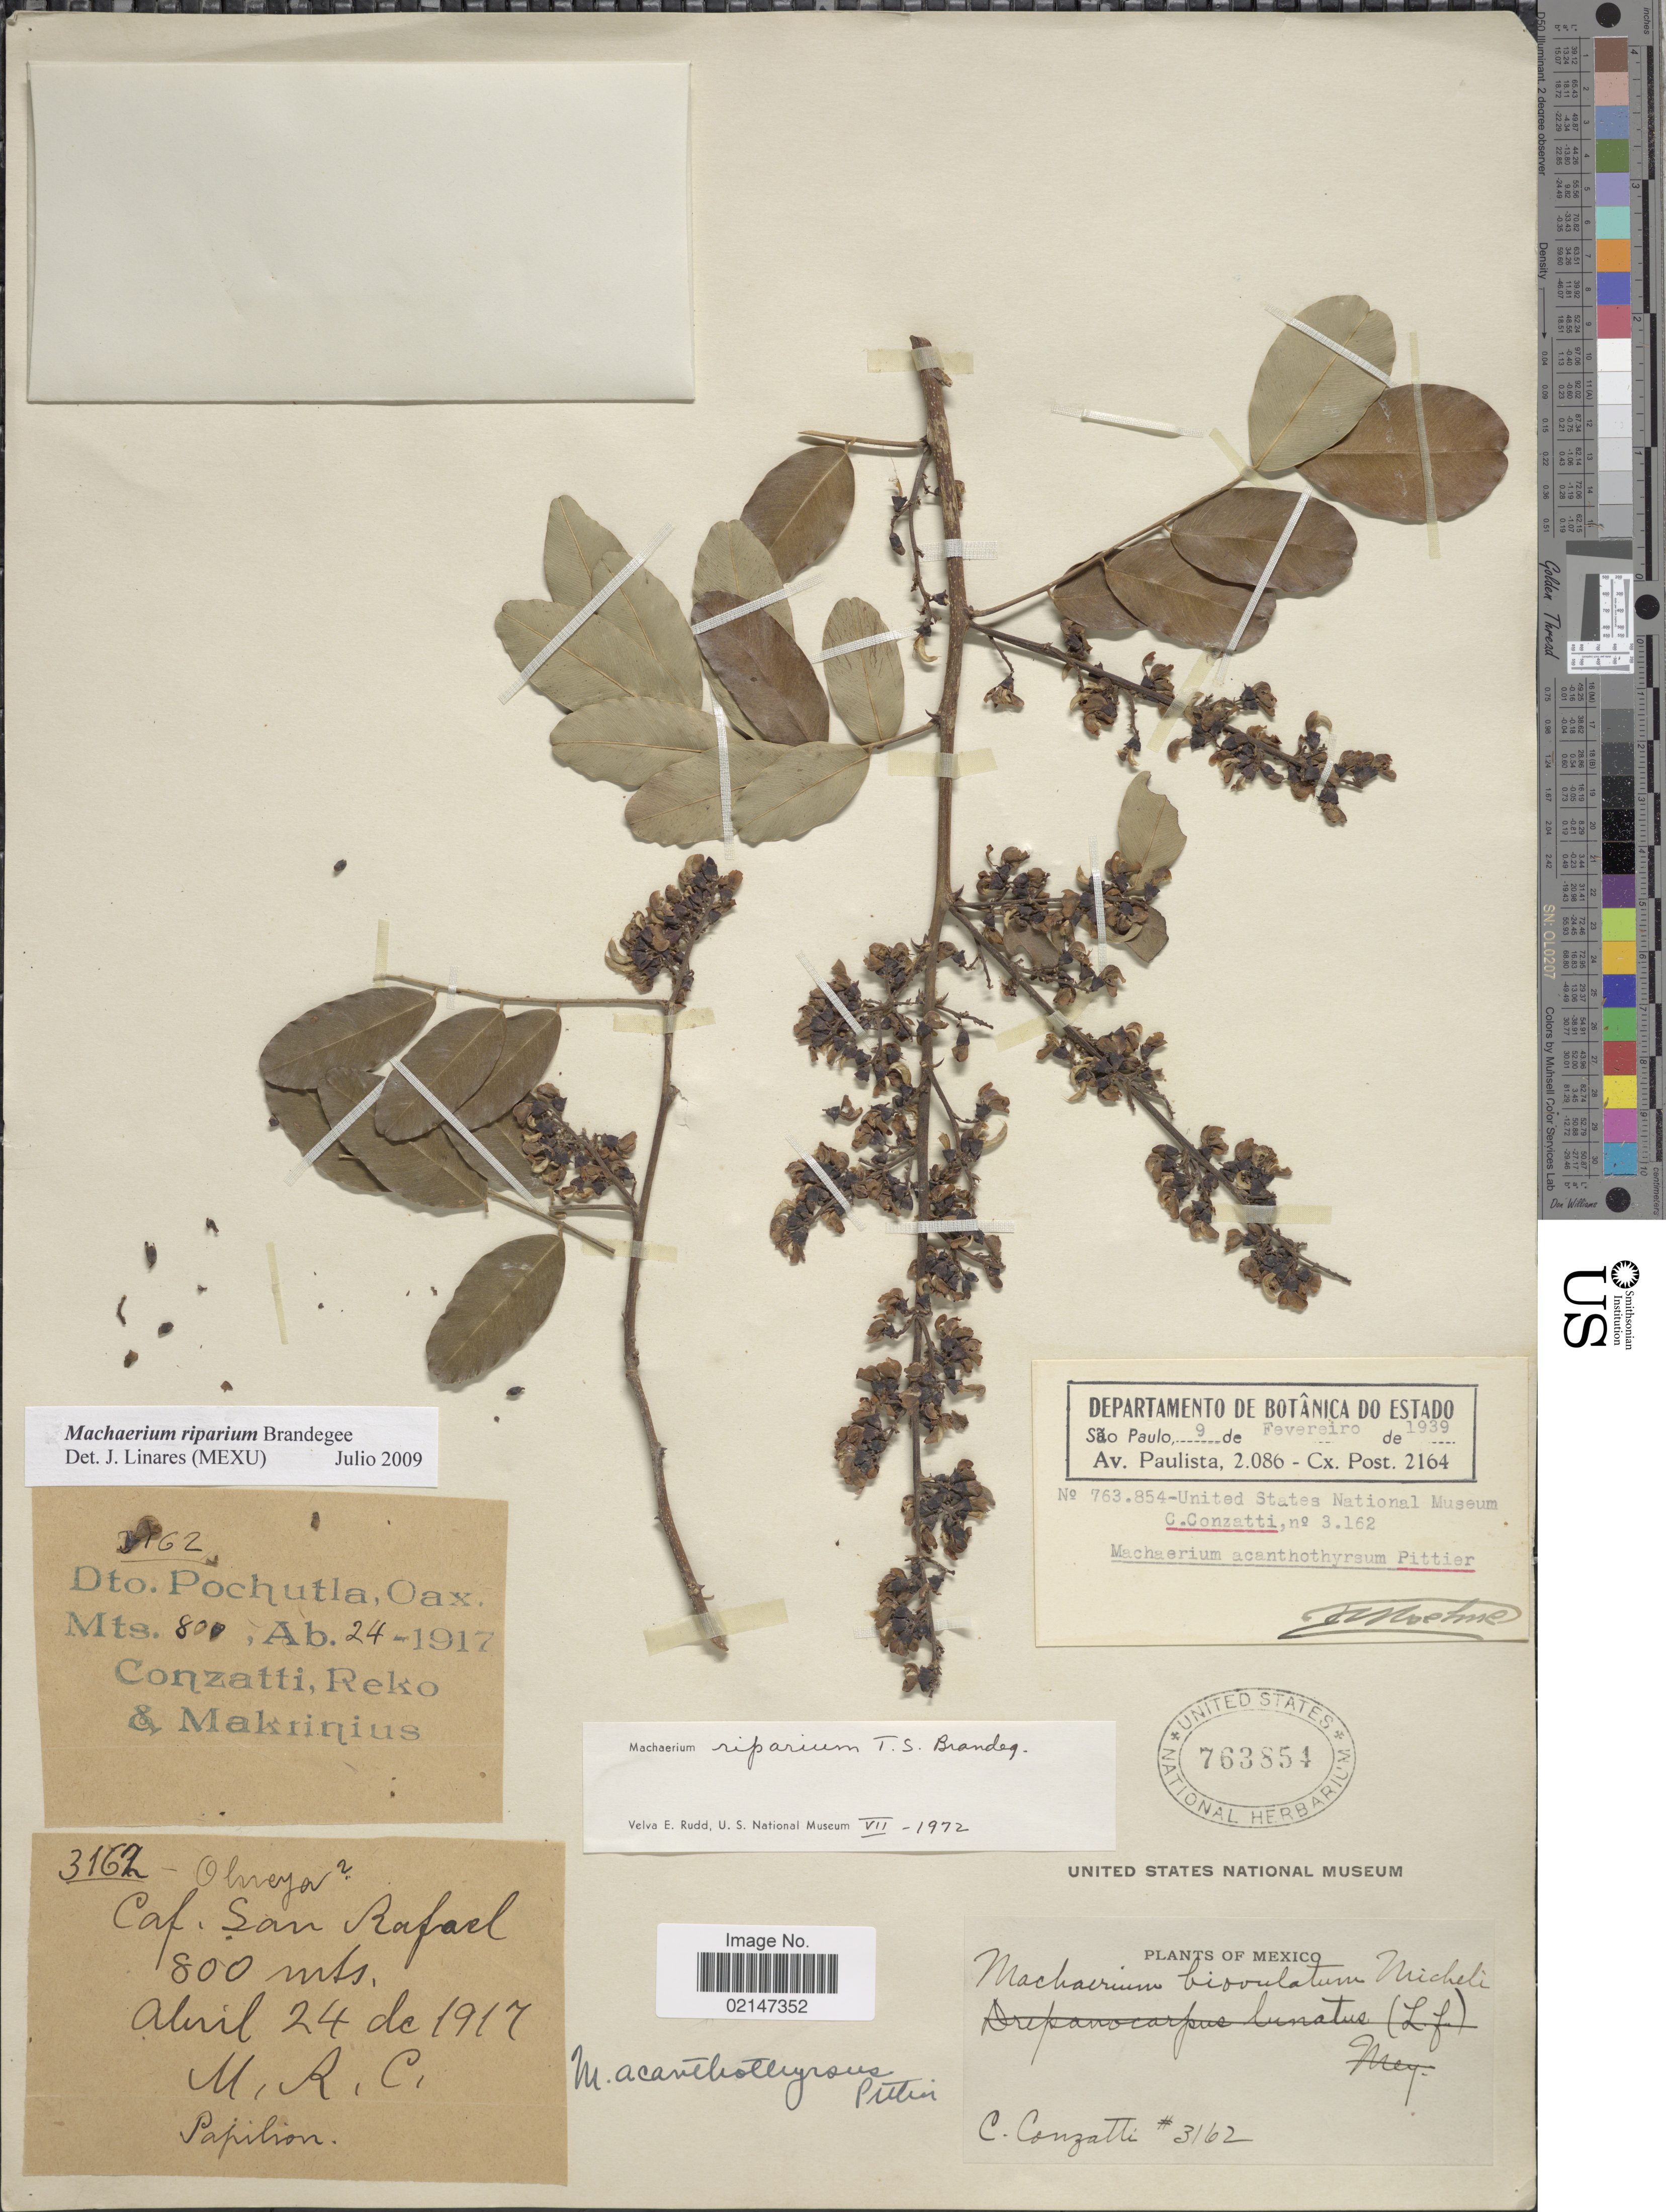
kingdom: Plantae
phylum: Tracheophyta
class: Magnoliopsida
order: Fabales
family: Fabaceae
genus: Machaerium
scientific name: Machaerium riparium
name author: Brandegee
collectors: C. Conzatti, -. Reko & -. Makrinius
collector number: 3162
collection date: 1917-04-24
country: Mexico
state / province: Oaxaca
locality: Dto Pochutla, Oax Mts, Caf. San Rafael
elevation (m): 800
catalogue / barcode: US 763854